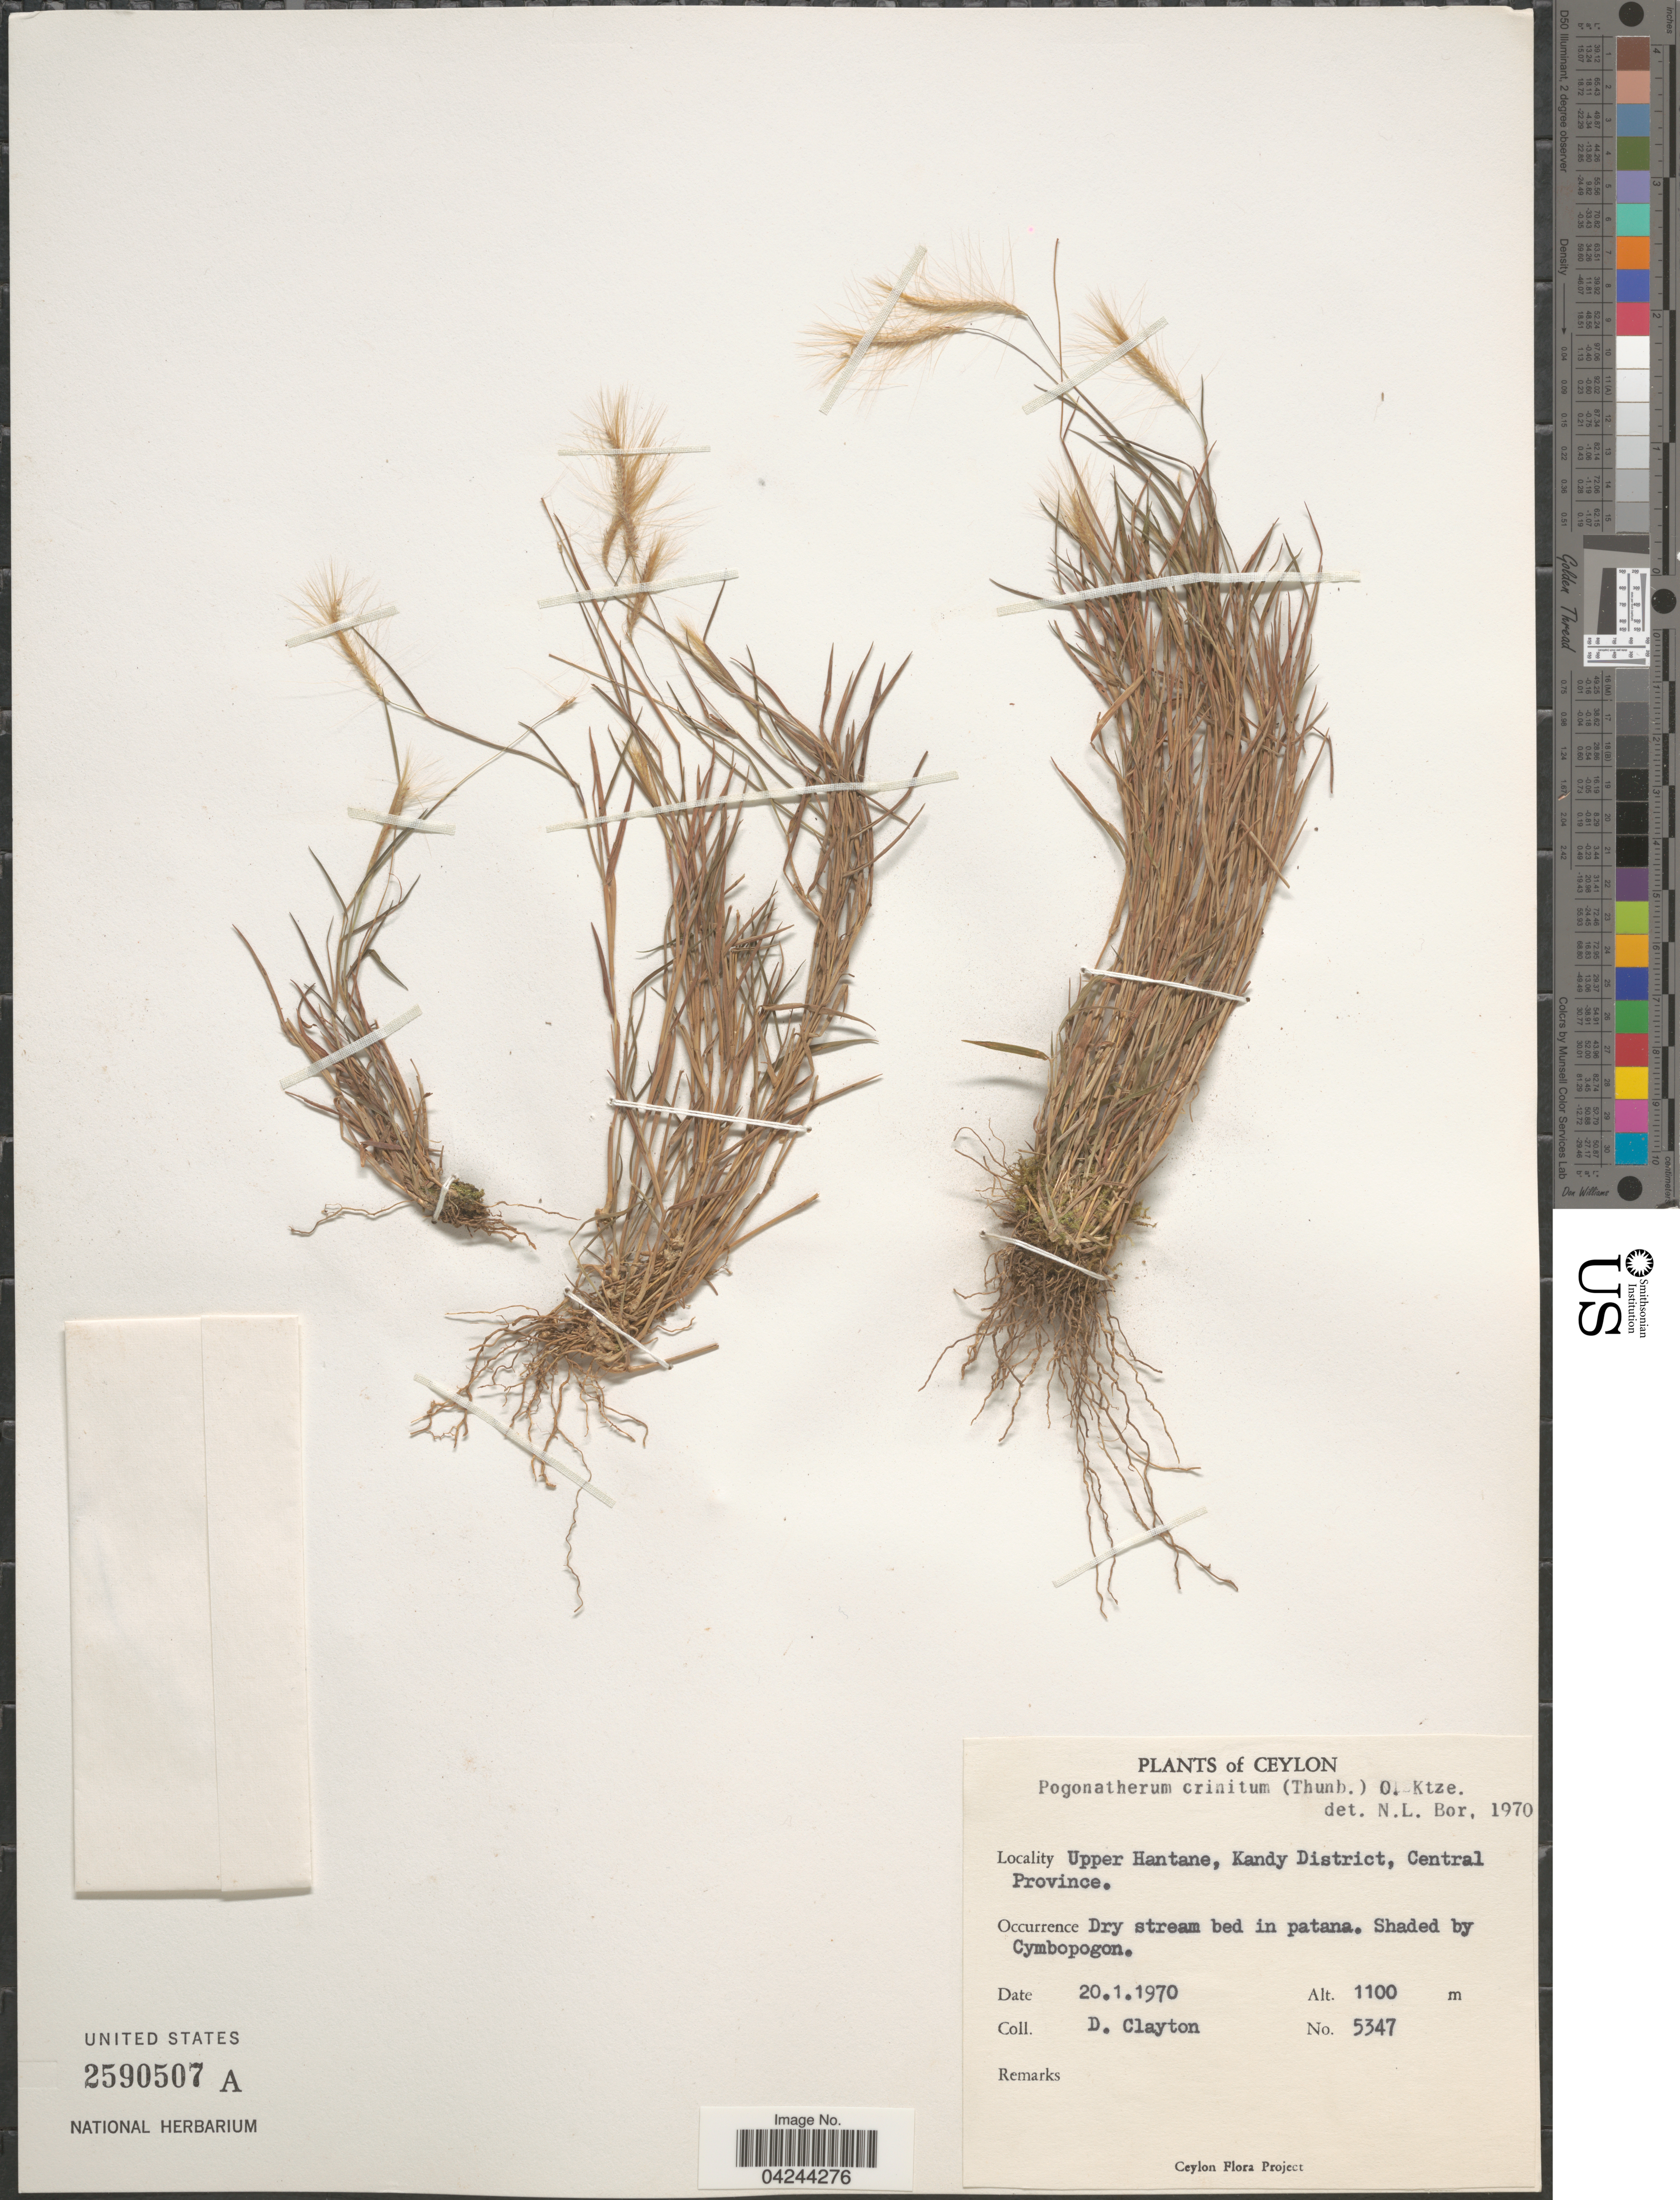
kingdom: Plantae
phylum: Tracheophyta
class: Liliopsida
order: Poales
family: Poaceae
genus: Pogonatherum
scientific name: Pogonatherum crinitum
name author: (Thunb.) Kunth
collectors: D. Clayton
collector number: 5347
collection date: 1970-01-20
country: Sri Lanka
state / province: Central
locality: Ceylon. Upper Hantane, Kandy District.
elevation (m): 1100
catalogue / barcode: US 2590507A